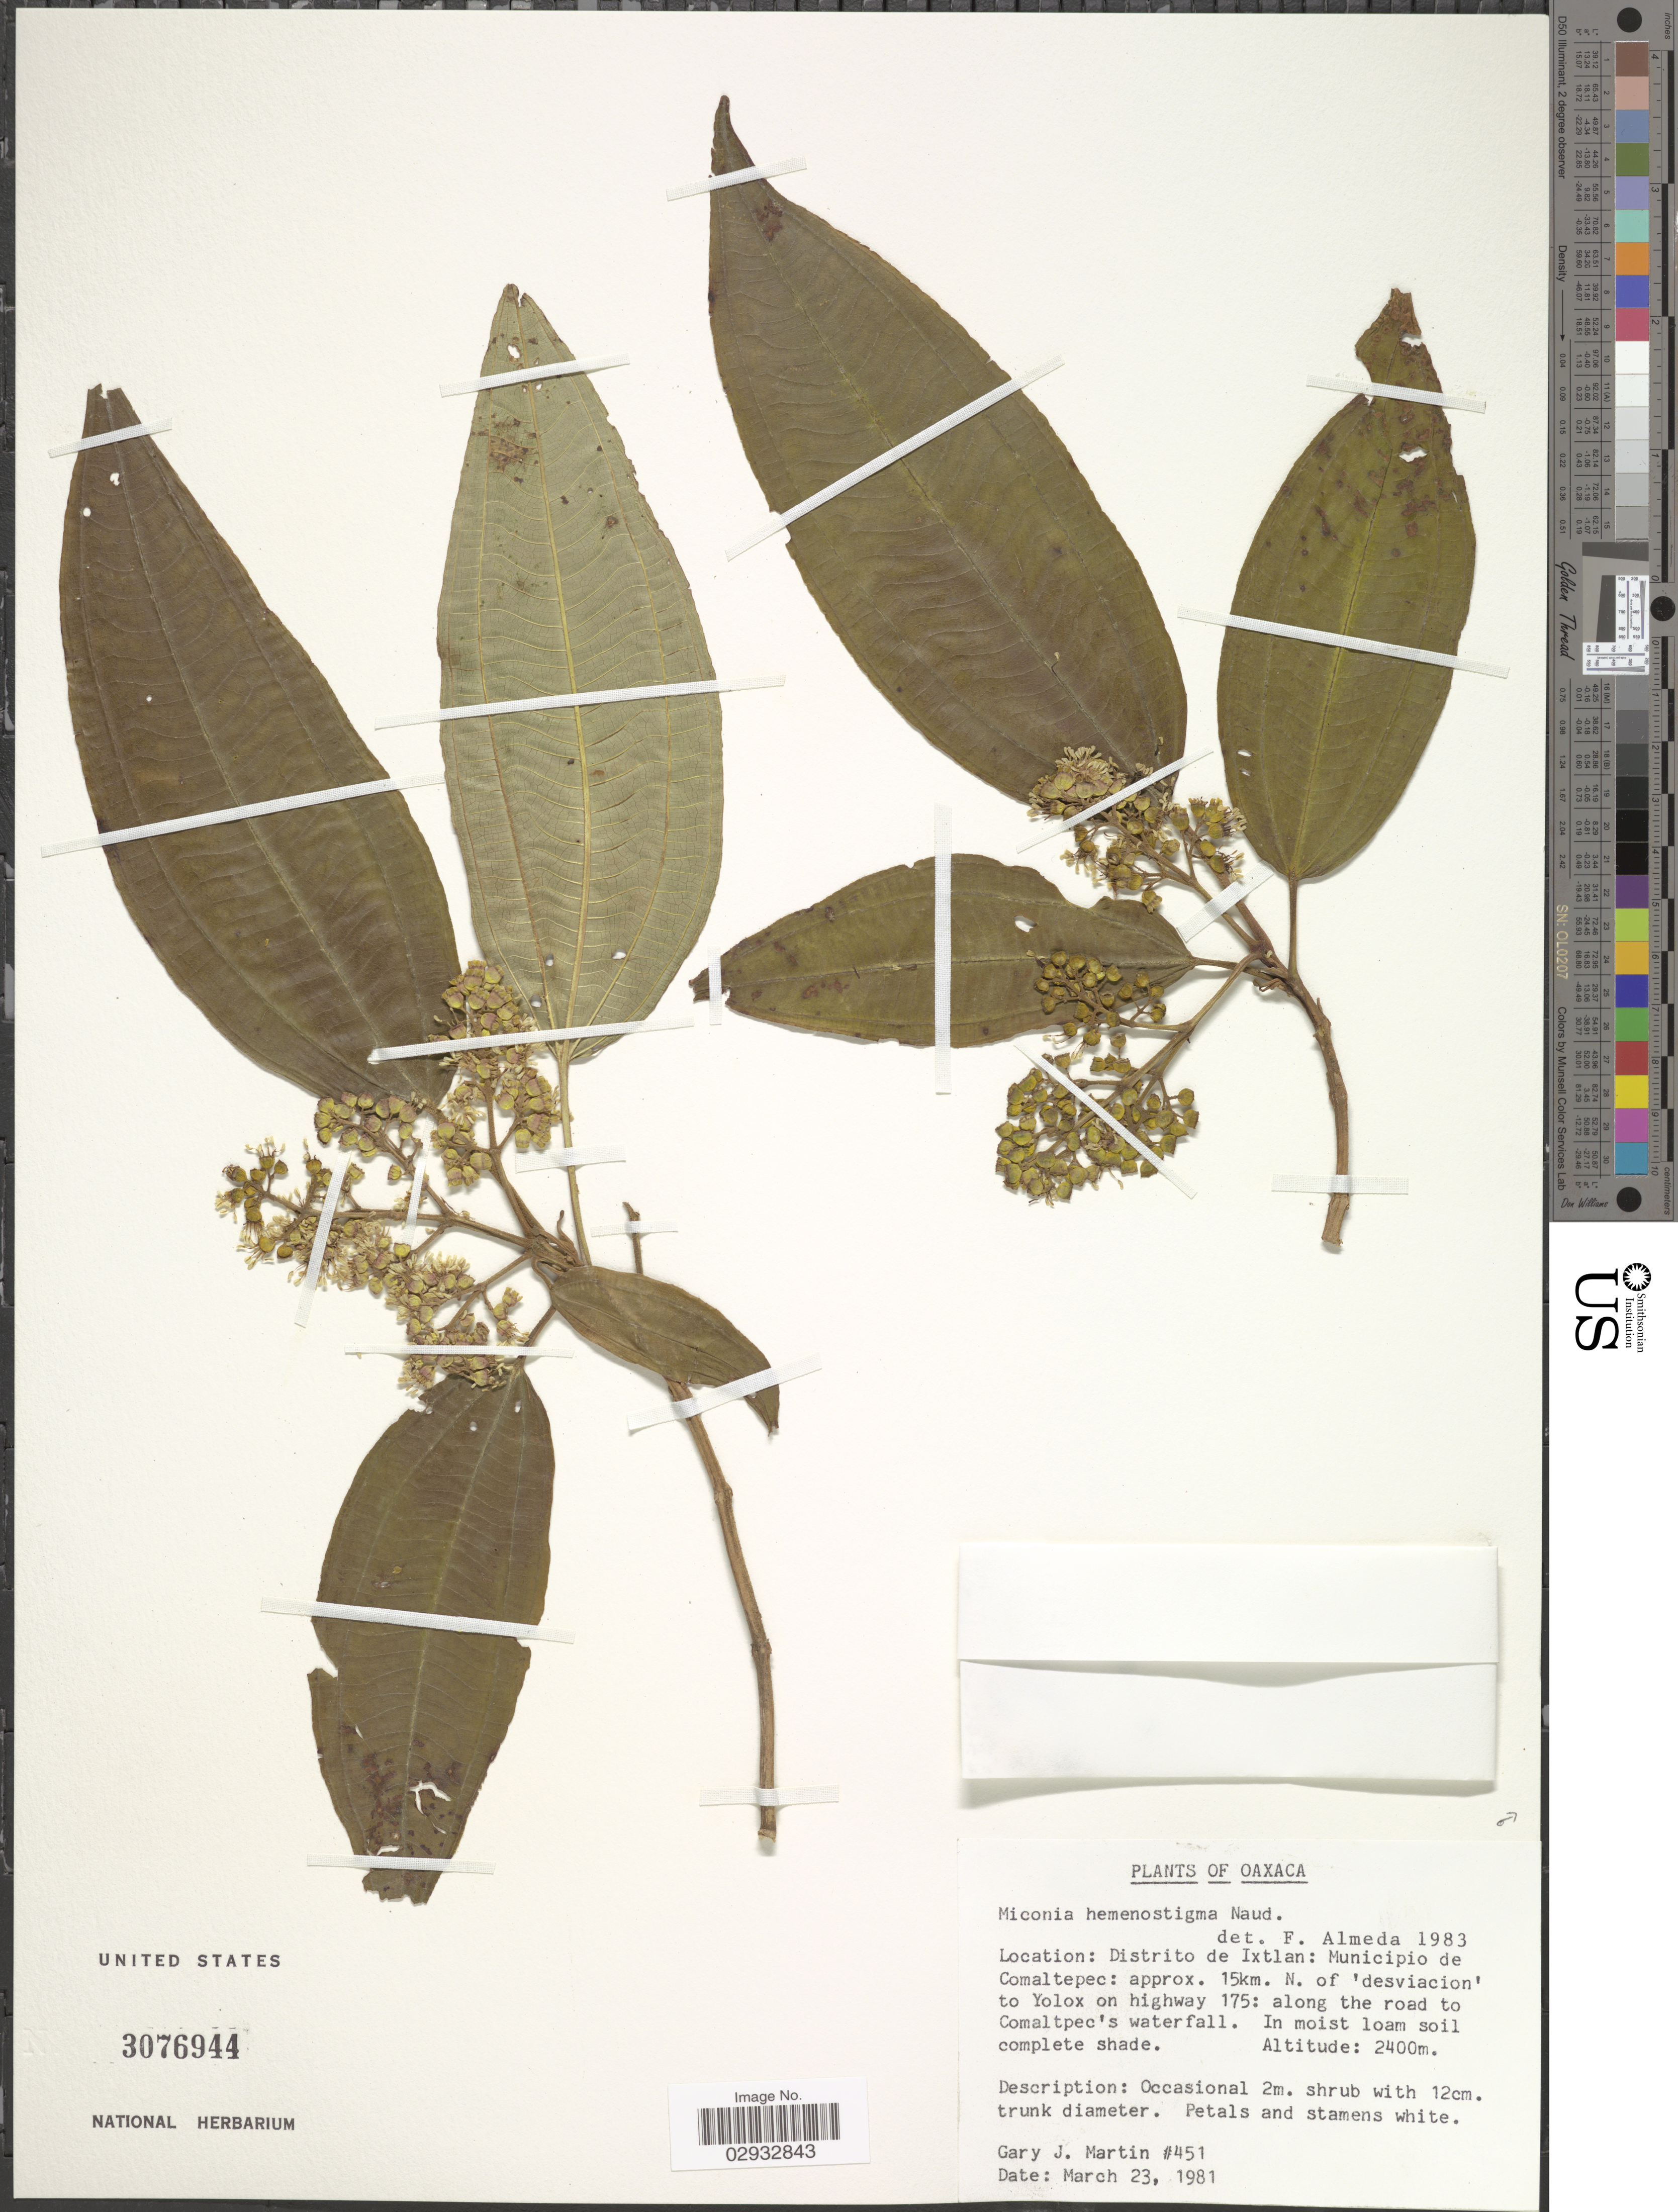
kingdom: Plantae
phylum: Tracheophyta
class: Magnoliopsida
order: Myrtales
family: Melastomataceae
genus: Miconia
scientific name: Miconia hemenostigma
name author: Naudin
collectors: G. J. Martin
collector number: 451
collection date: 1981-03-23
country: Mexico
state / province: Oaxaca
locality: Distrito de Ixtlan: Municipio de Comaltepec: approx. 15km. N. of 'desviacion' to Yolox on highway 175: along the road to Comaltpec's waterfall.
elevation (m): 2400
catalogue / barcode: US 3076944